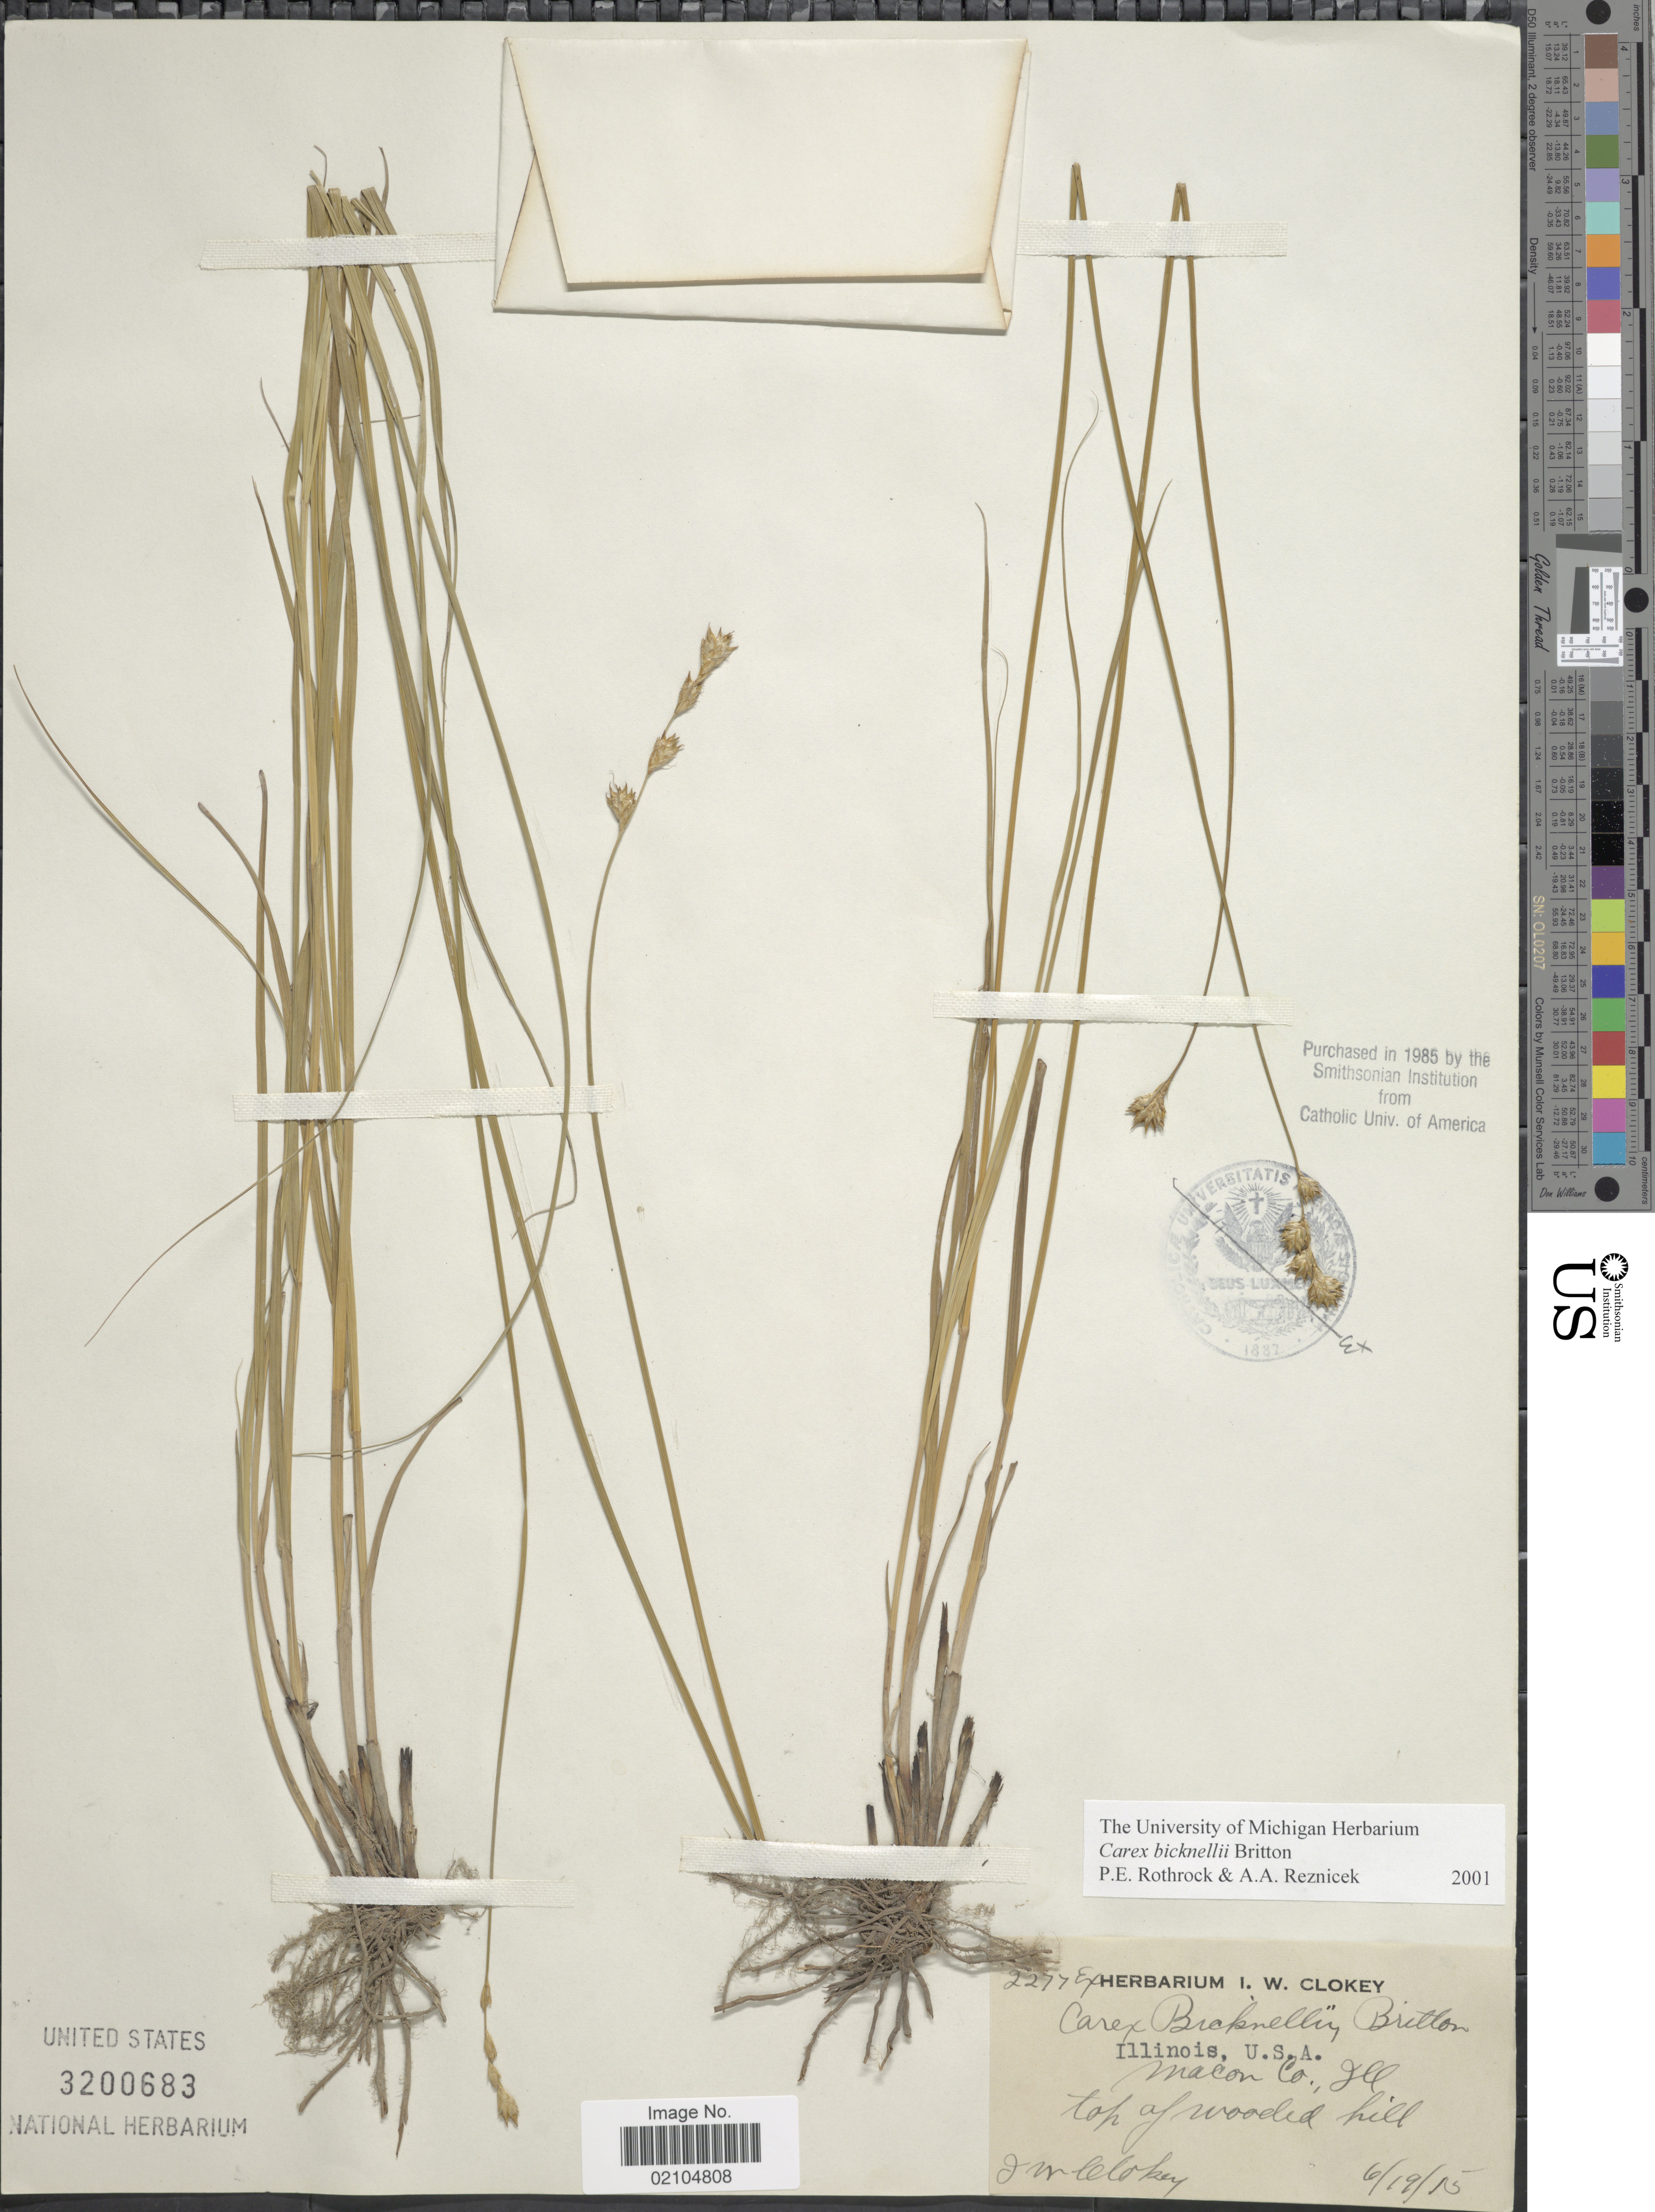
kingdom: Plantae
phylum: Tracheophyta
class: Liliopsida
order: Poales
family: Cyperaceae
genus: Carex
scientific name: Carex bicknellii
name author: Britton & A. Br.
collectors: I. W. Clokey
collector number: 2277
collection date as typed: Transcribed d/m/y: 19/6/15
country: United States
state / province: Illinois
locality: Macon Co., top of wooded hill.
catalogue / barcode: US 3200683